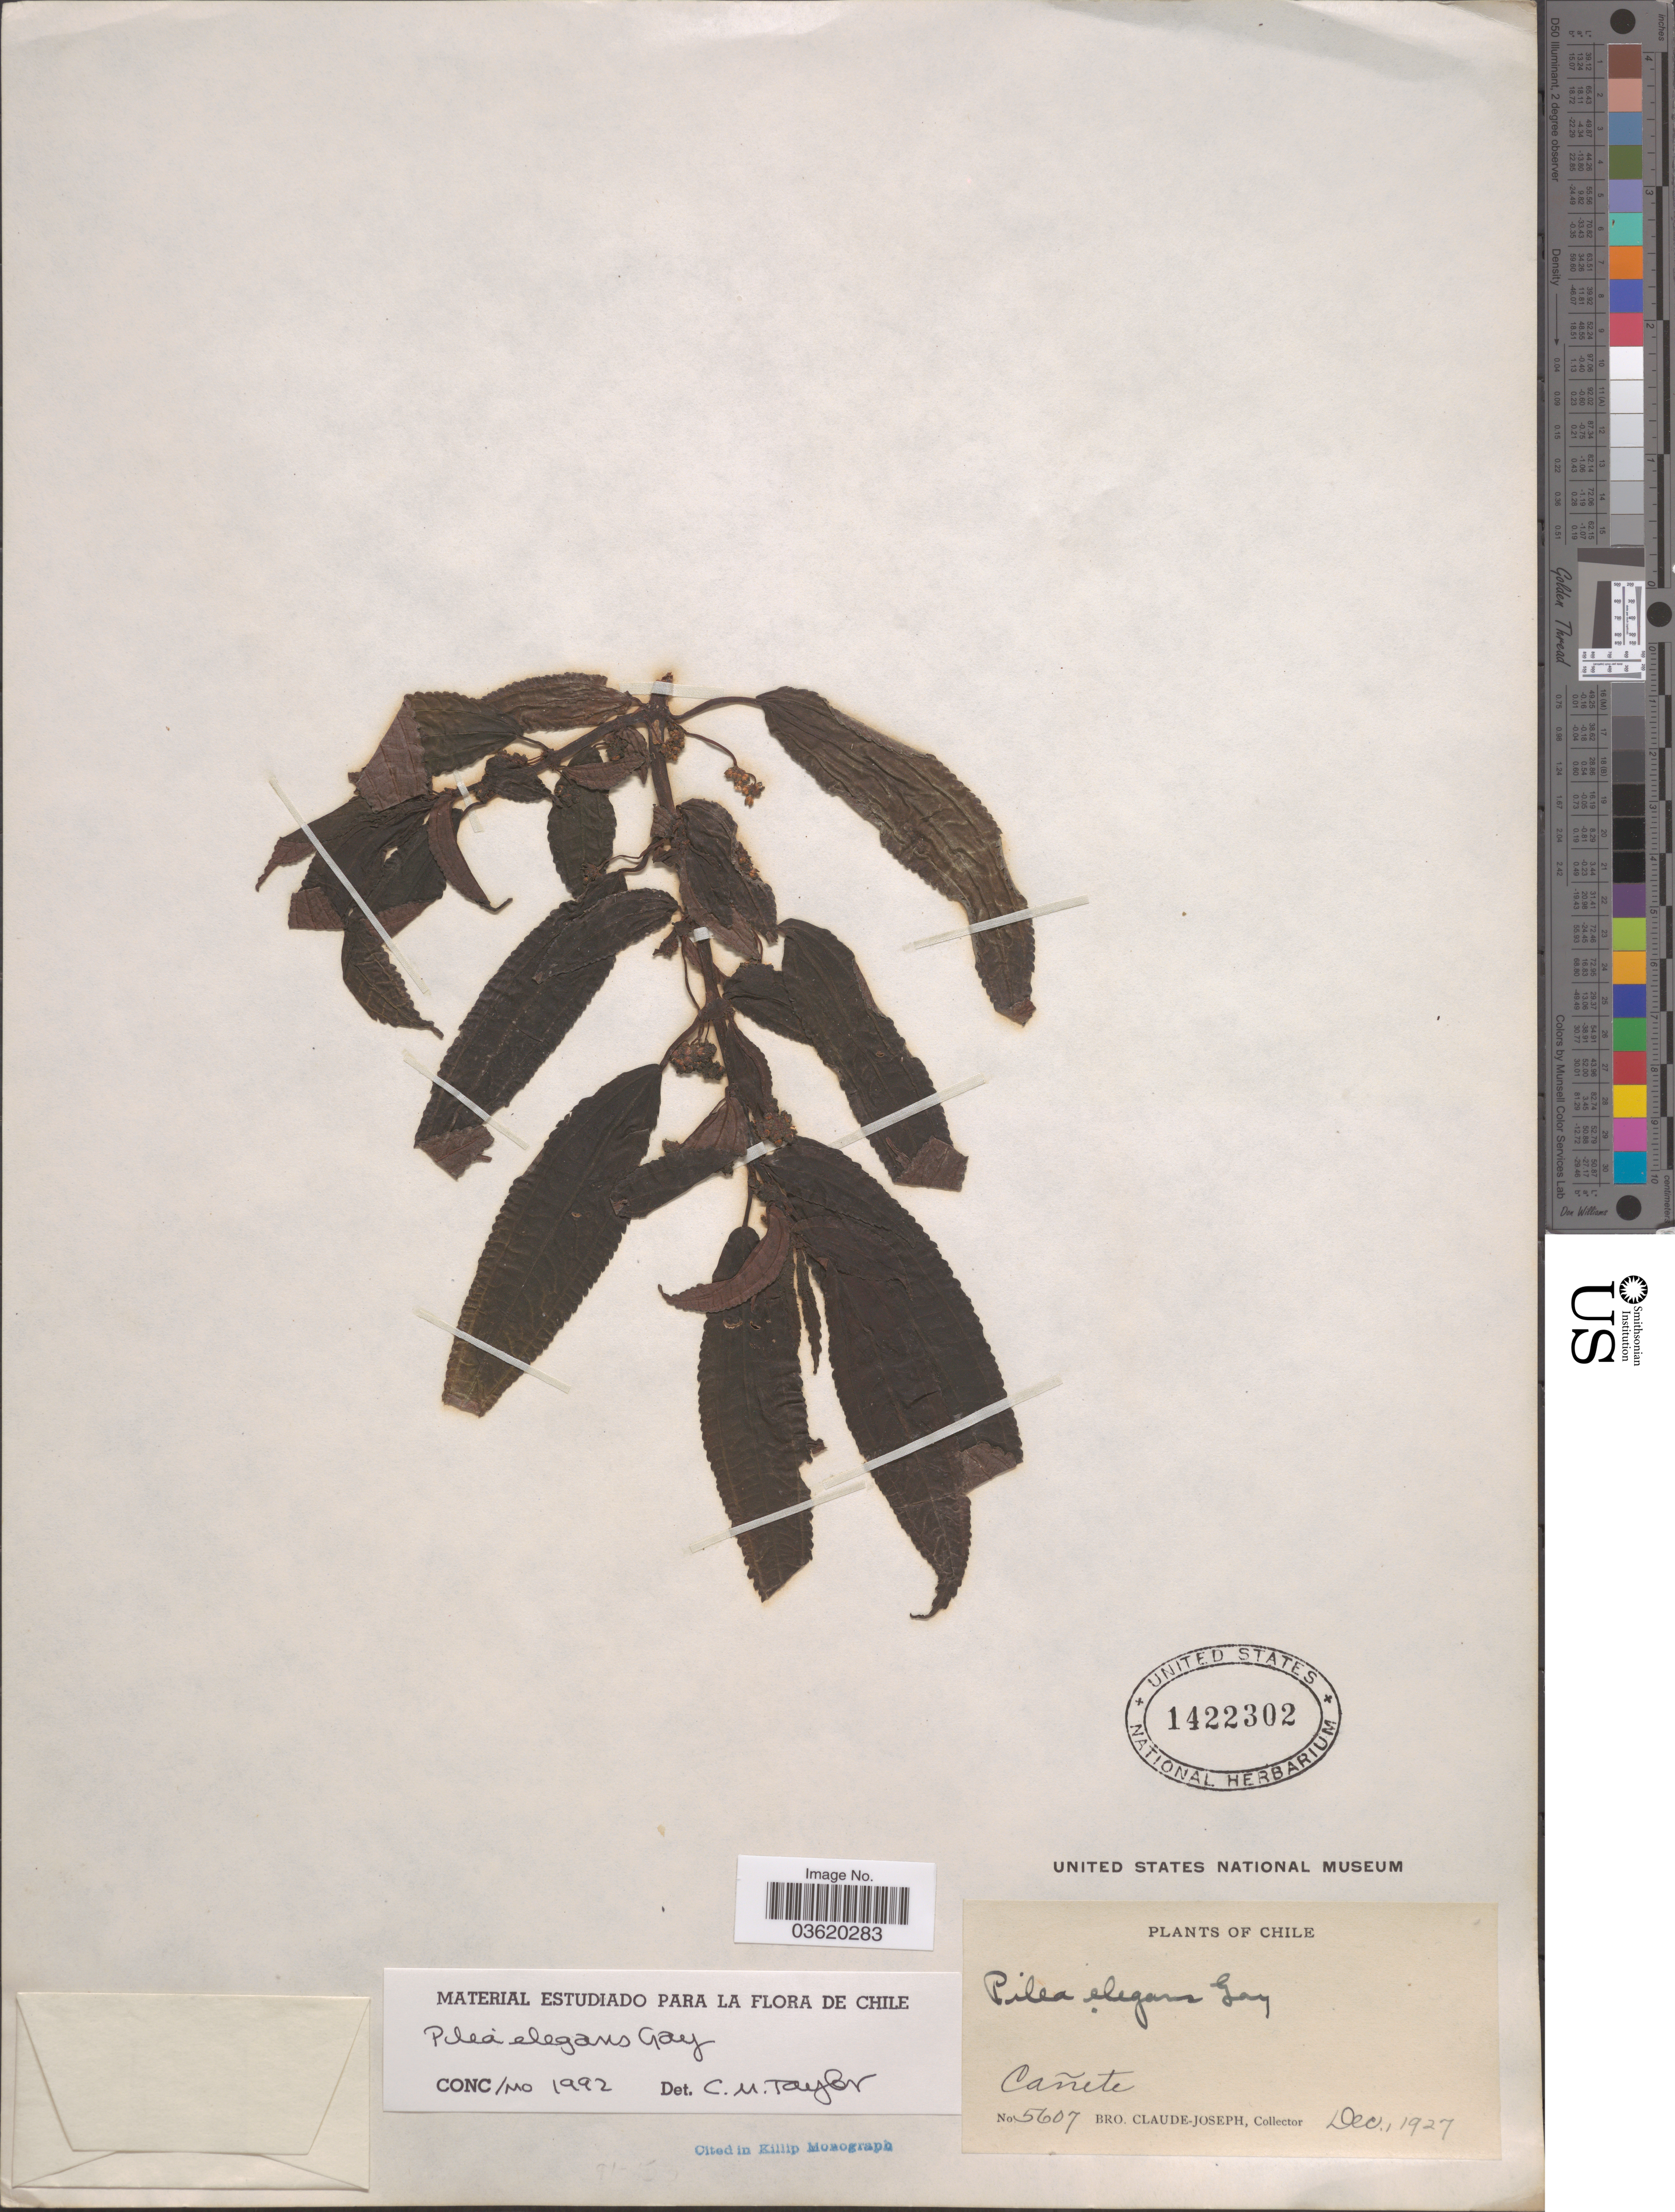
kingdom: Plantae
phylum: Tracheophyta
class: Magnoliopsida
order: Rosales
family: Urticaceae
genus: Pilea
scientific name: Pilea elegans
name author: Gay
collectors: Bro. Claude-Joseph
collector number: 5607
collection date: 1927-12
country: Chile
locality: Cañete.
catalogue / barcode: US 1422302